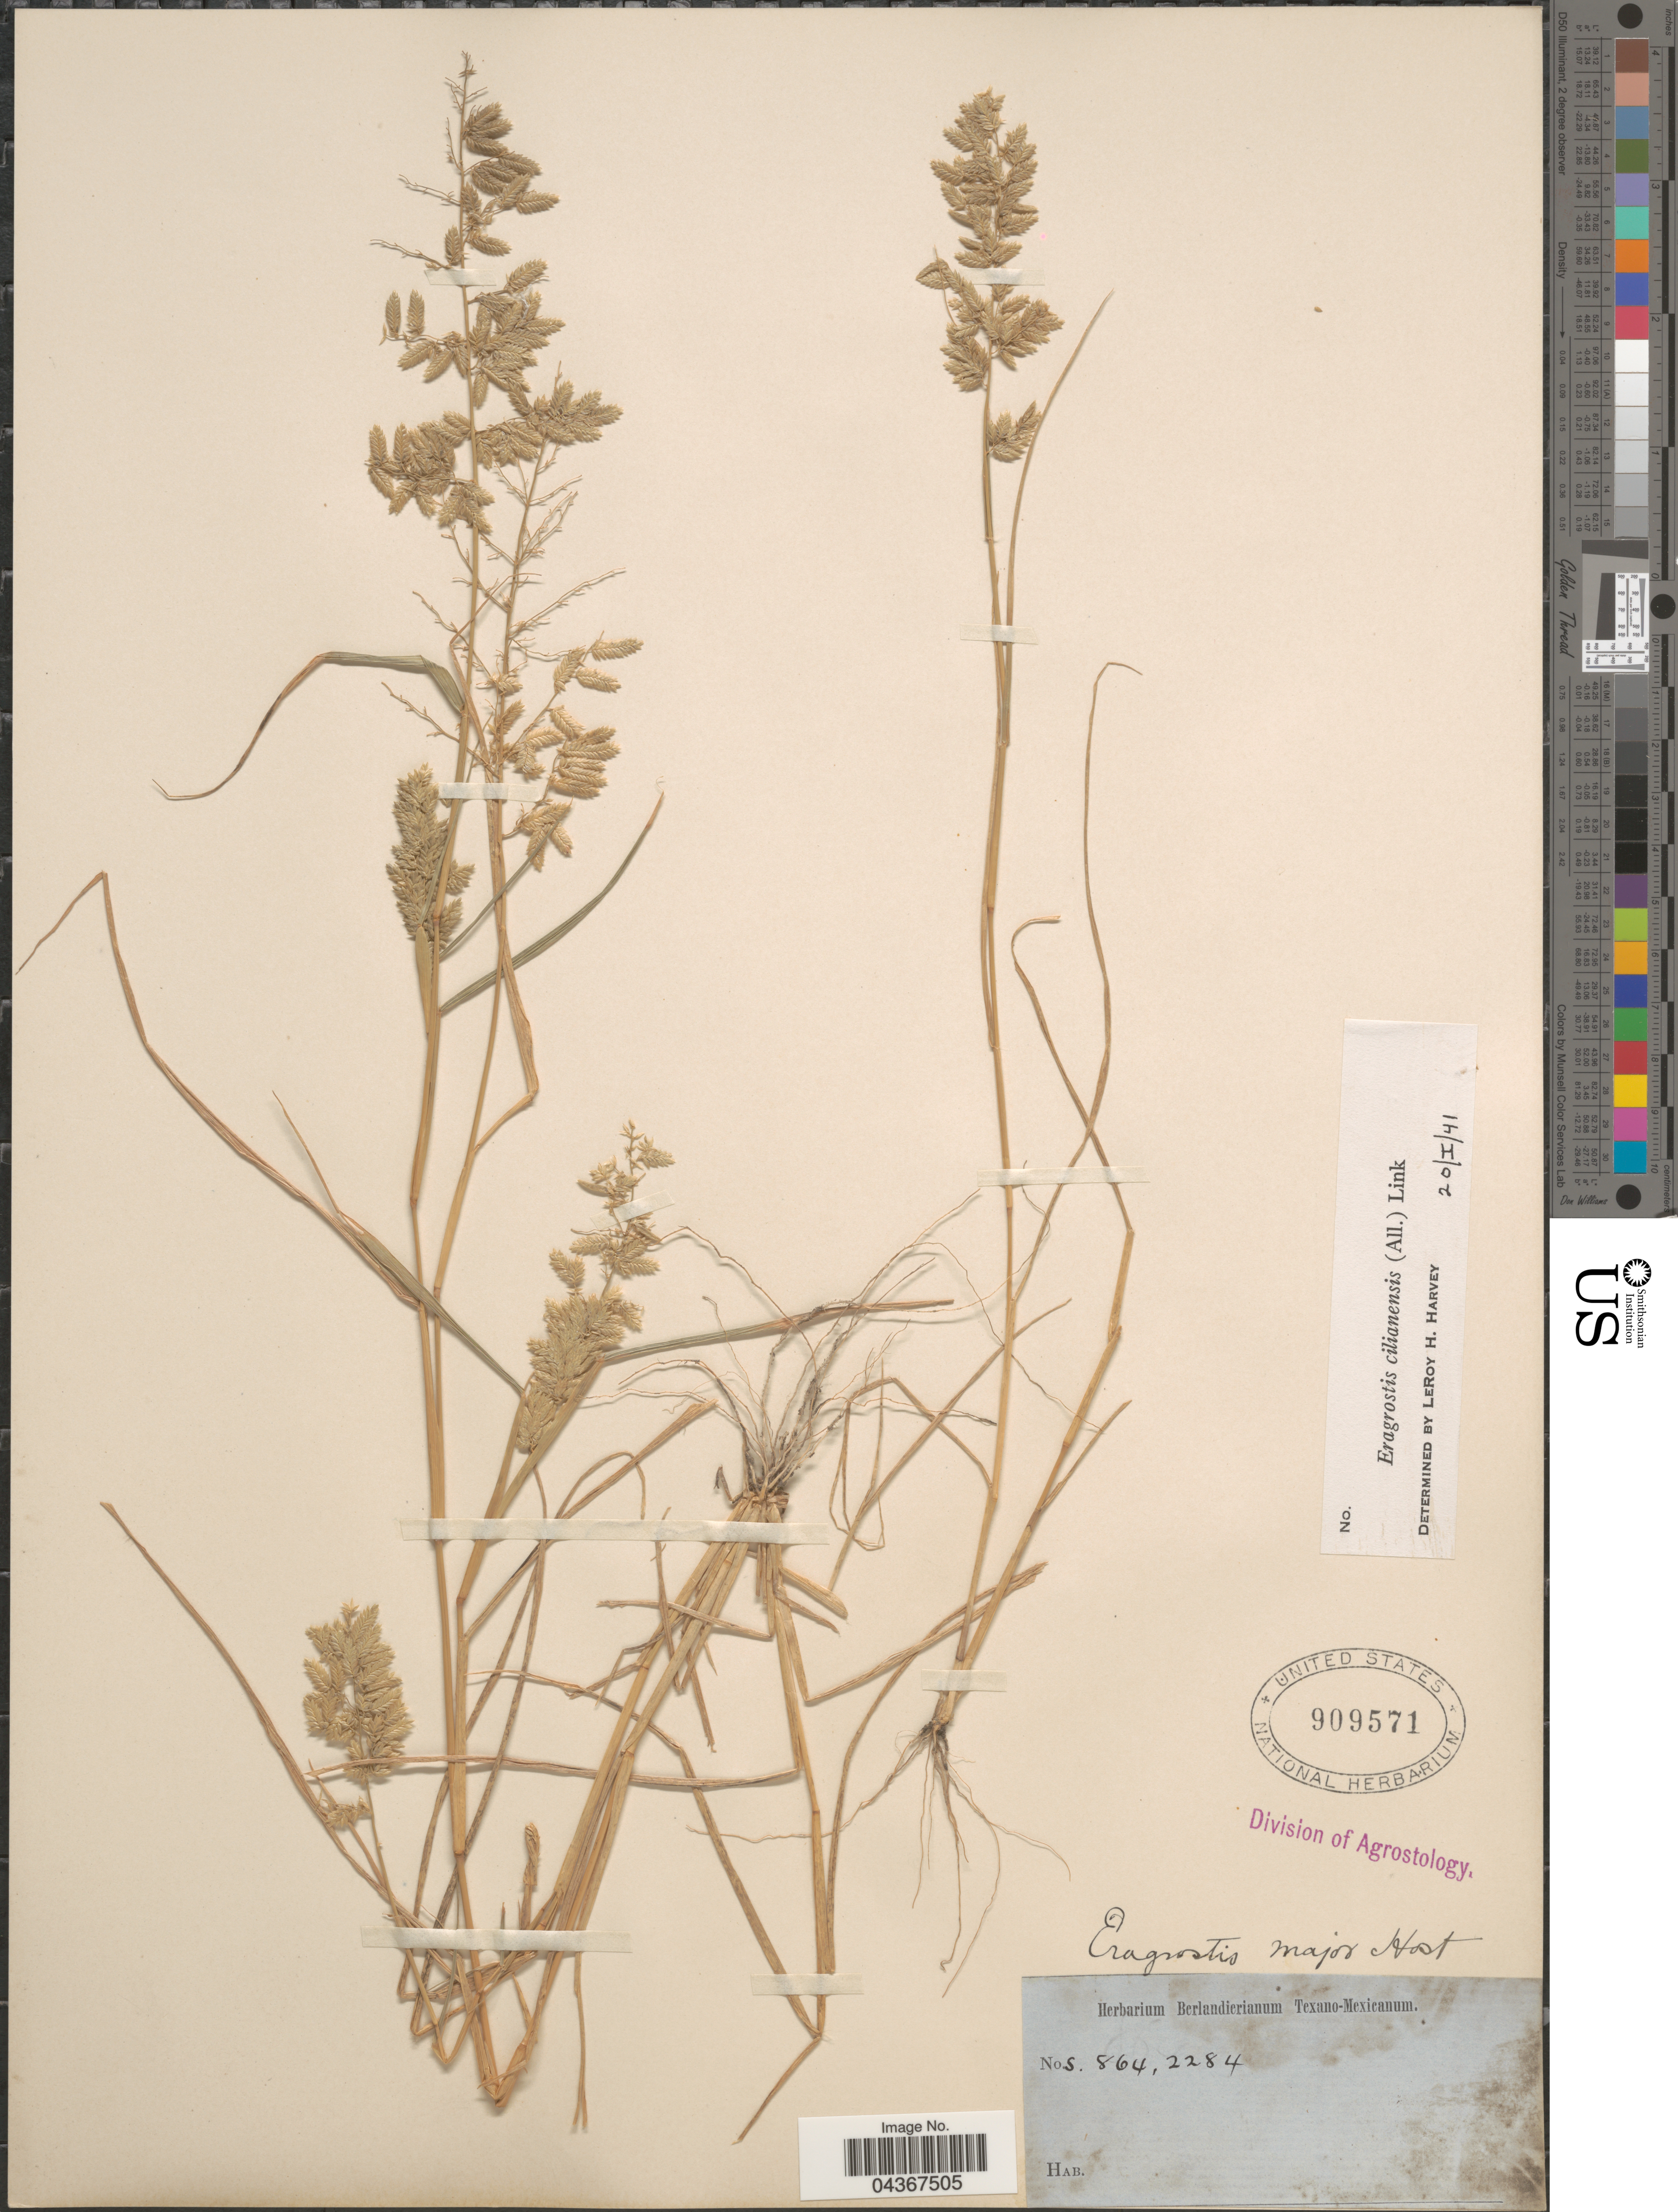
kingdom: Plantae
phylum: Tracheophyta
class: Liliopsida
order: Poales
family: Poaceae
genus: Eragrostis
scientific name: Eragrostis cilianensis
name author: (Bellardi) Vignolo ex Janch.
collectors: ex Herb. Berlandierianum Texano-Mexicanum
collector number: S.864/2284?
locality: Texano-Mexicanum [unsure placement].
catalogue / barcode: US 909571